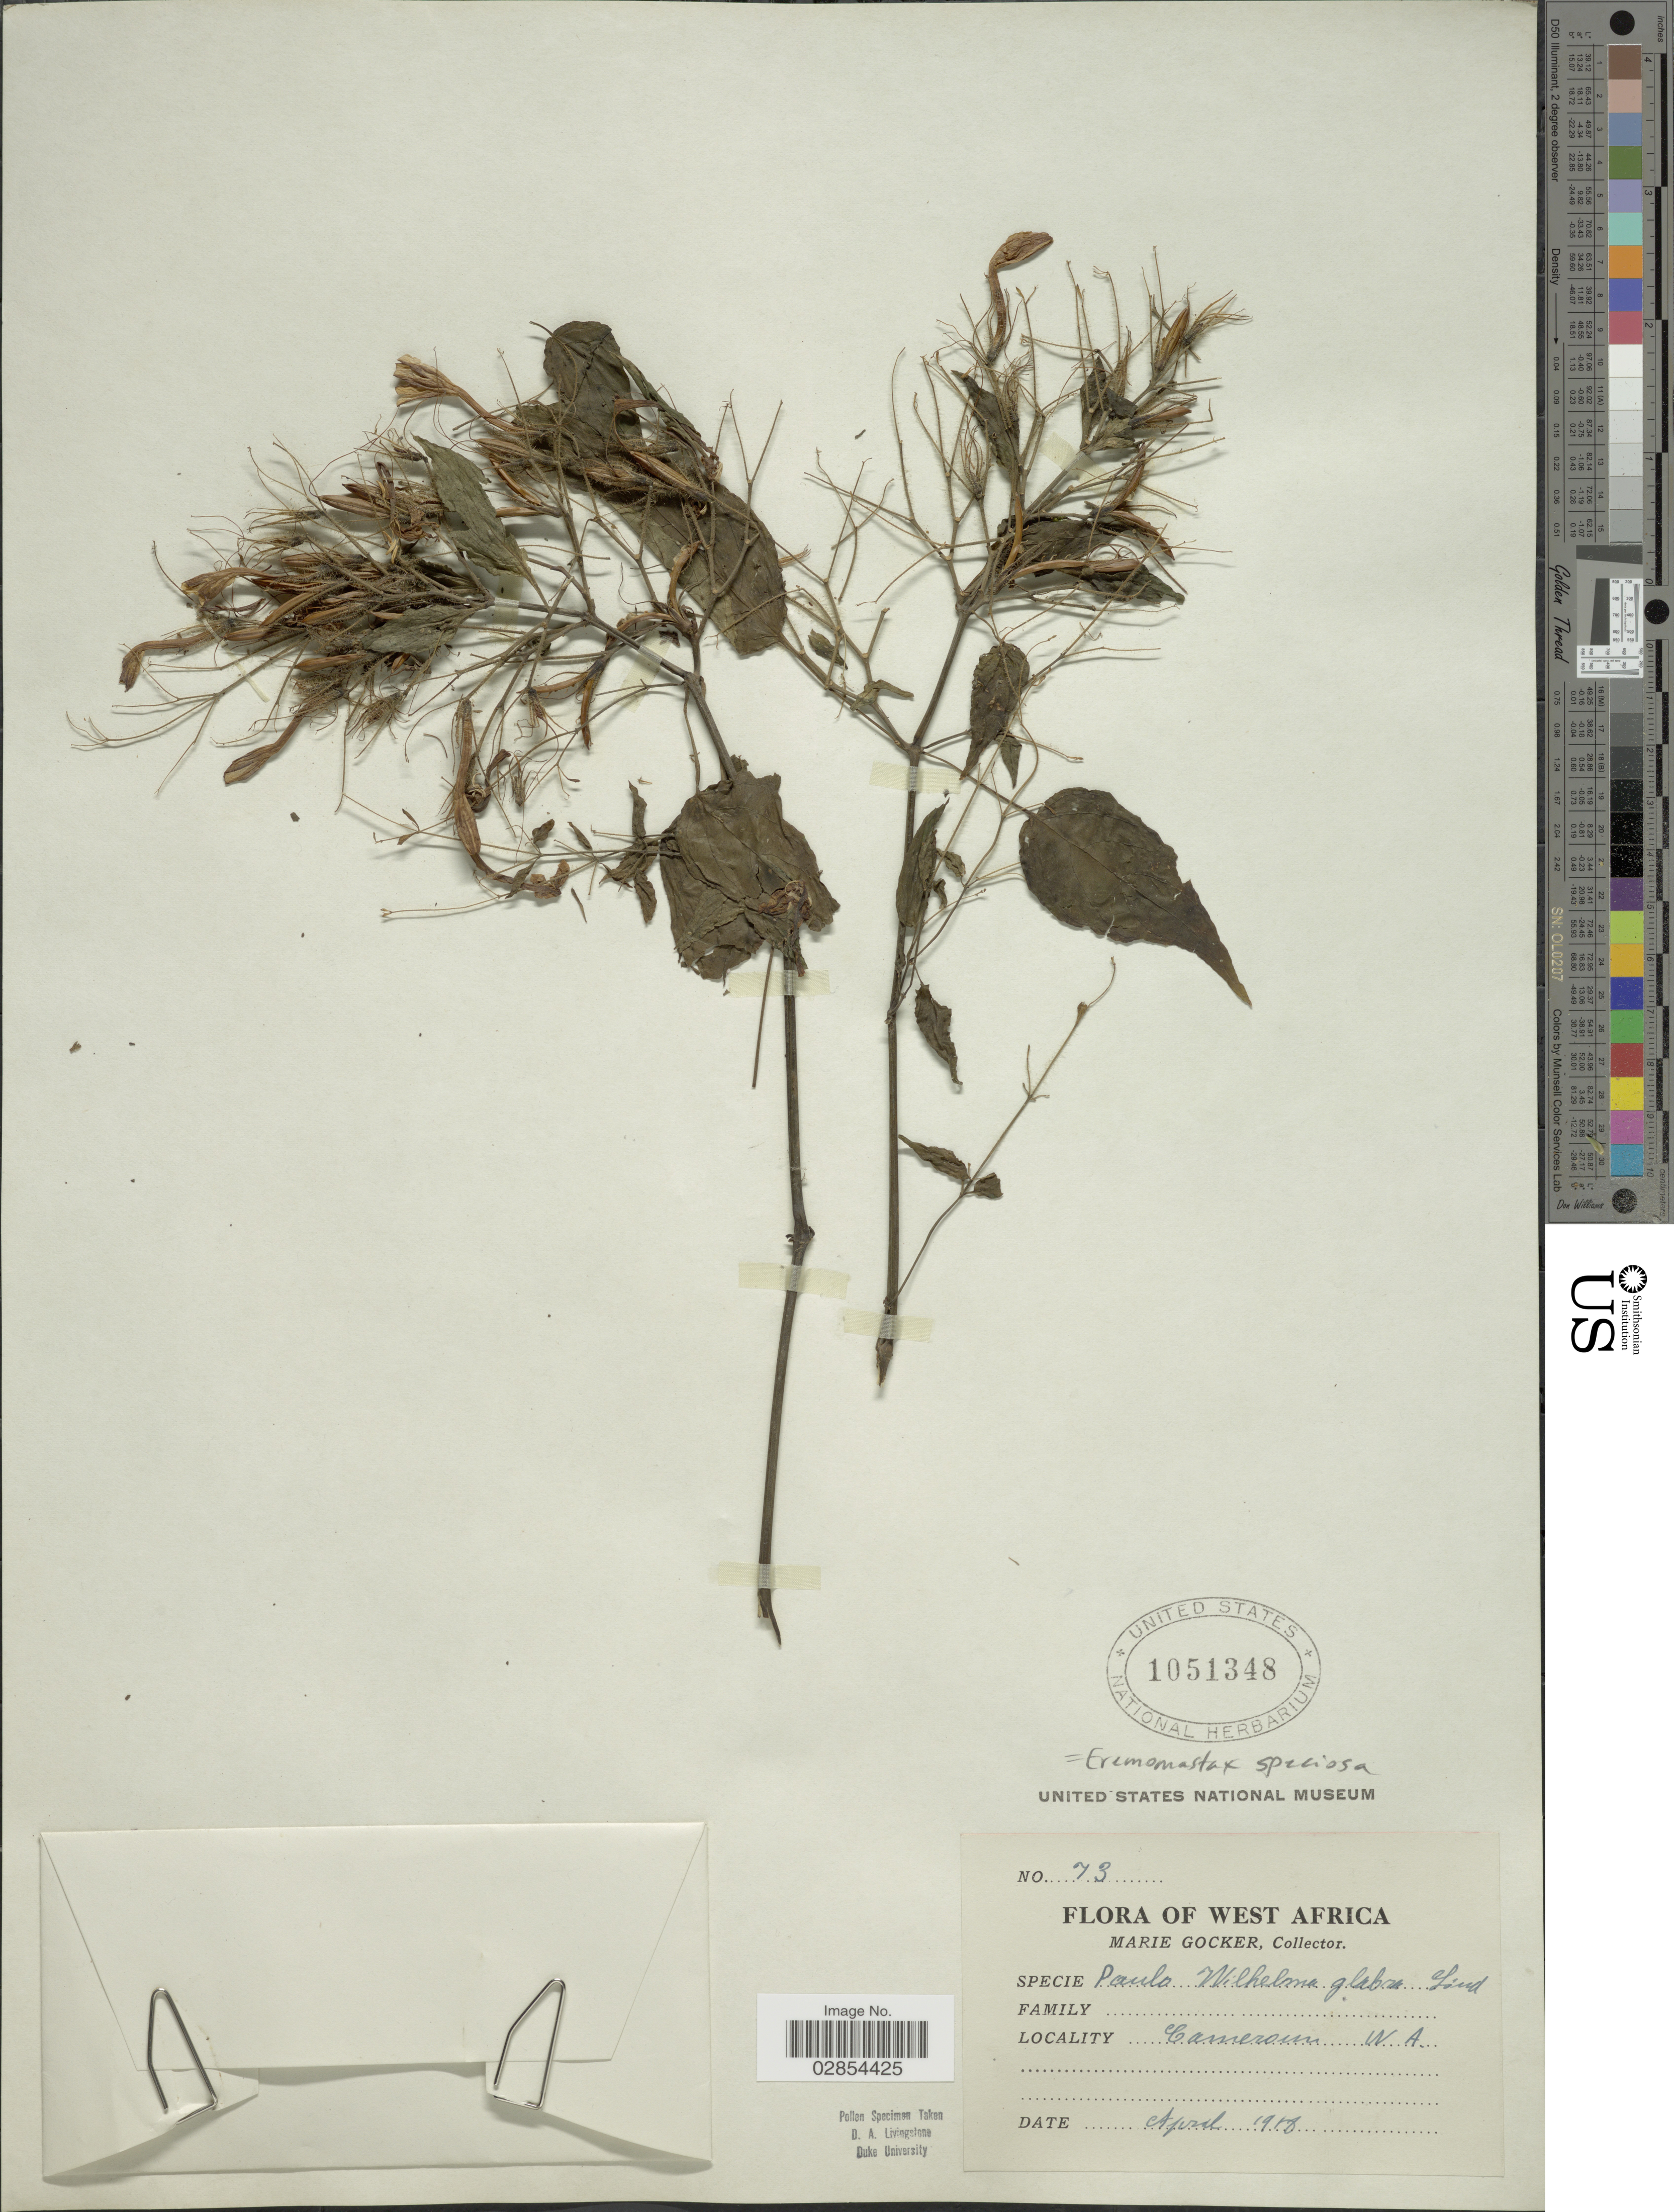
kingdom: Plantae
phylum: Tracheophyta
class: Magnoliopsida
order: Lamiales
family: Acanthaceae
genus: Eremomastax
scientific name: Eremomastax speciosa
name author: (Hochst.) Cufod.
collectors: M. Gocker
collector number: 73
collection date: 1918-04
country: Cameroon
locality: Cameroun. West Africa.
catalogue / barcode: US 1051348